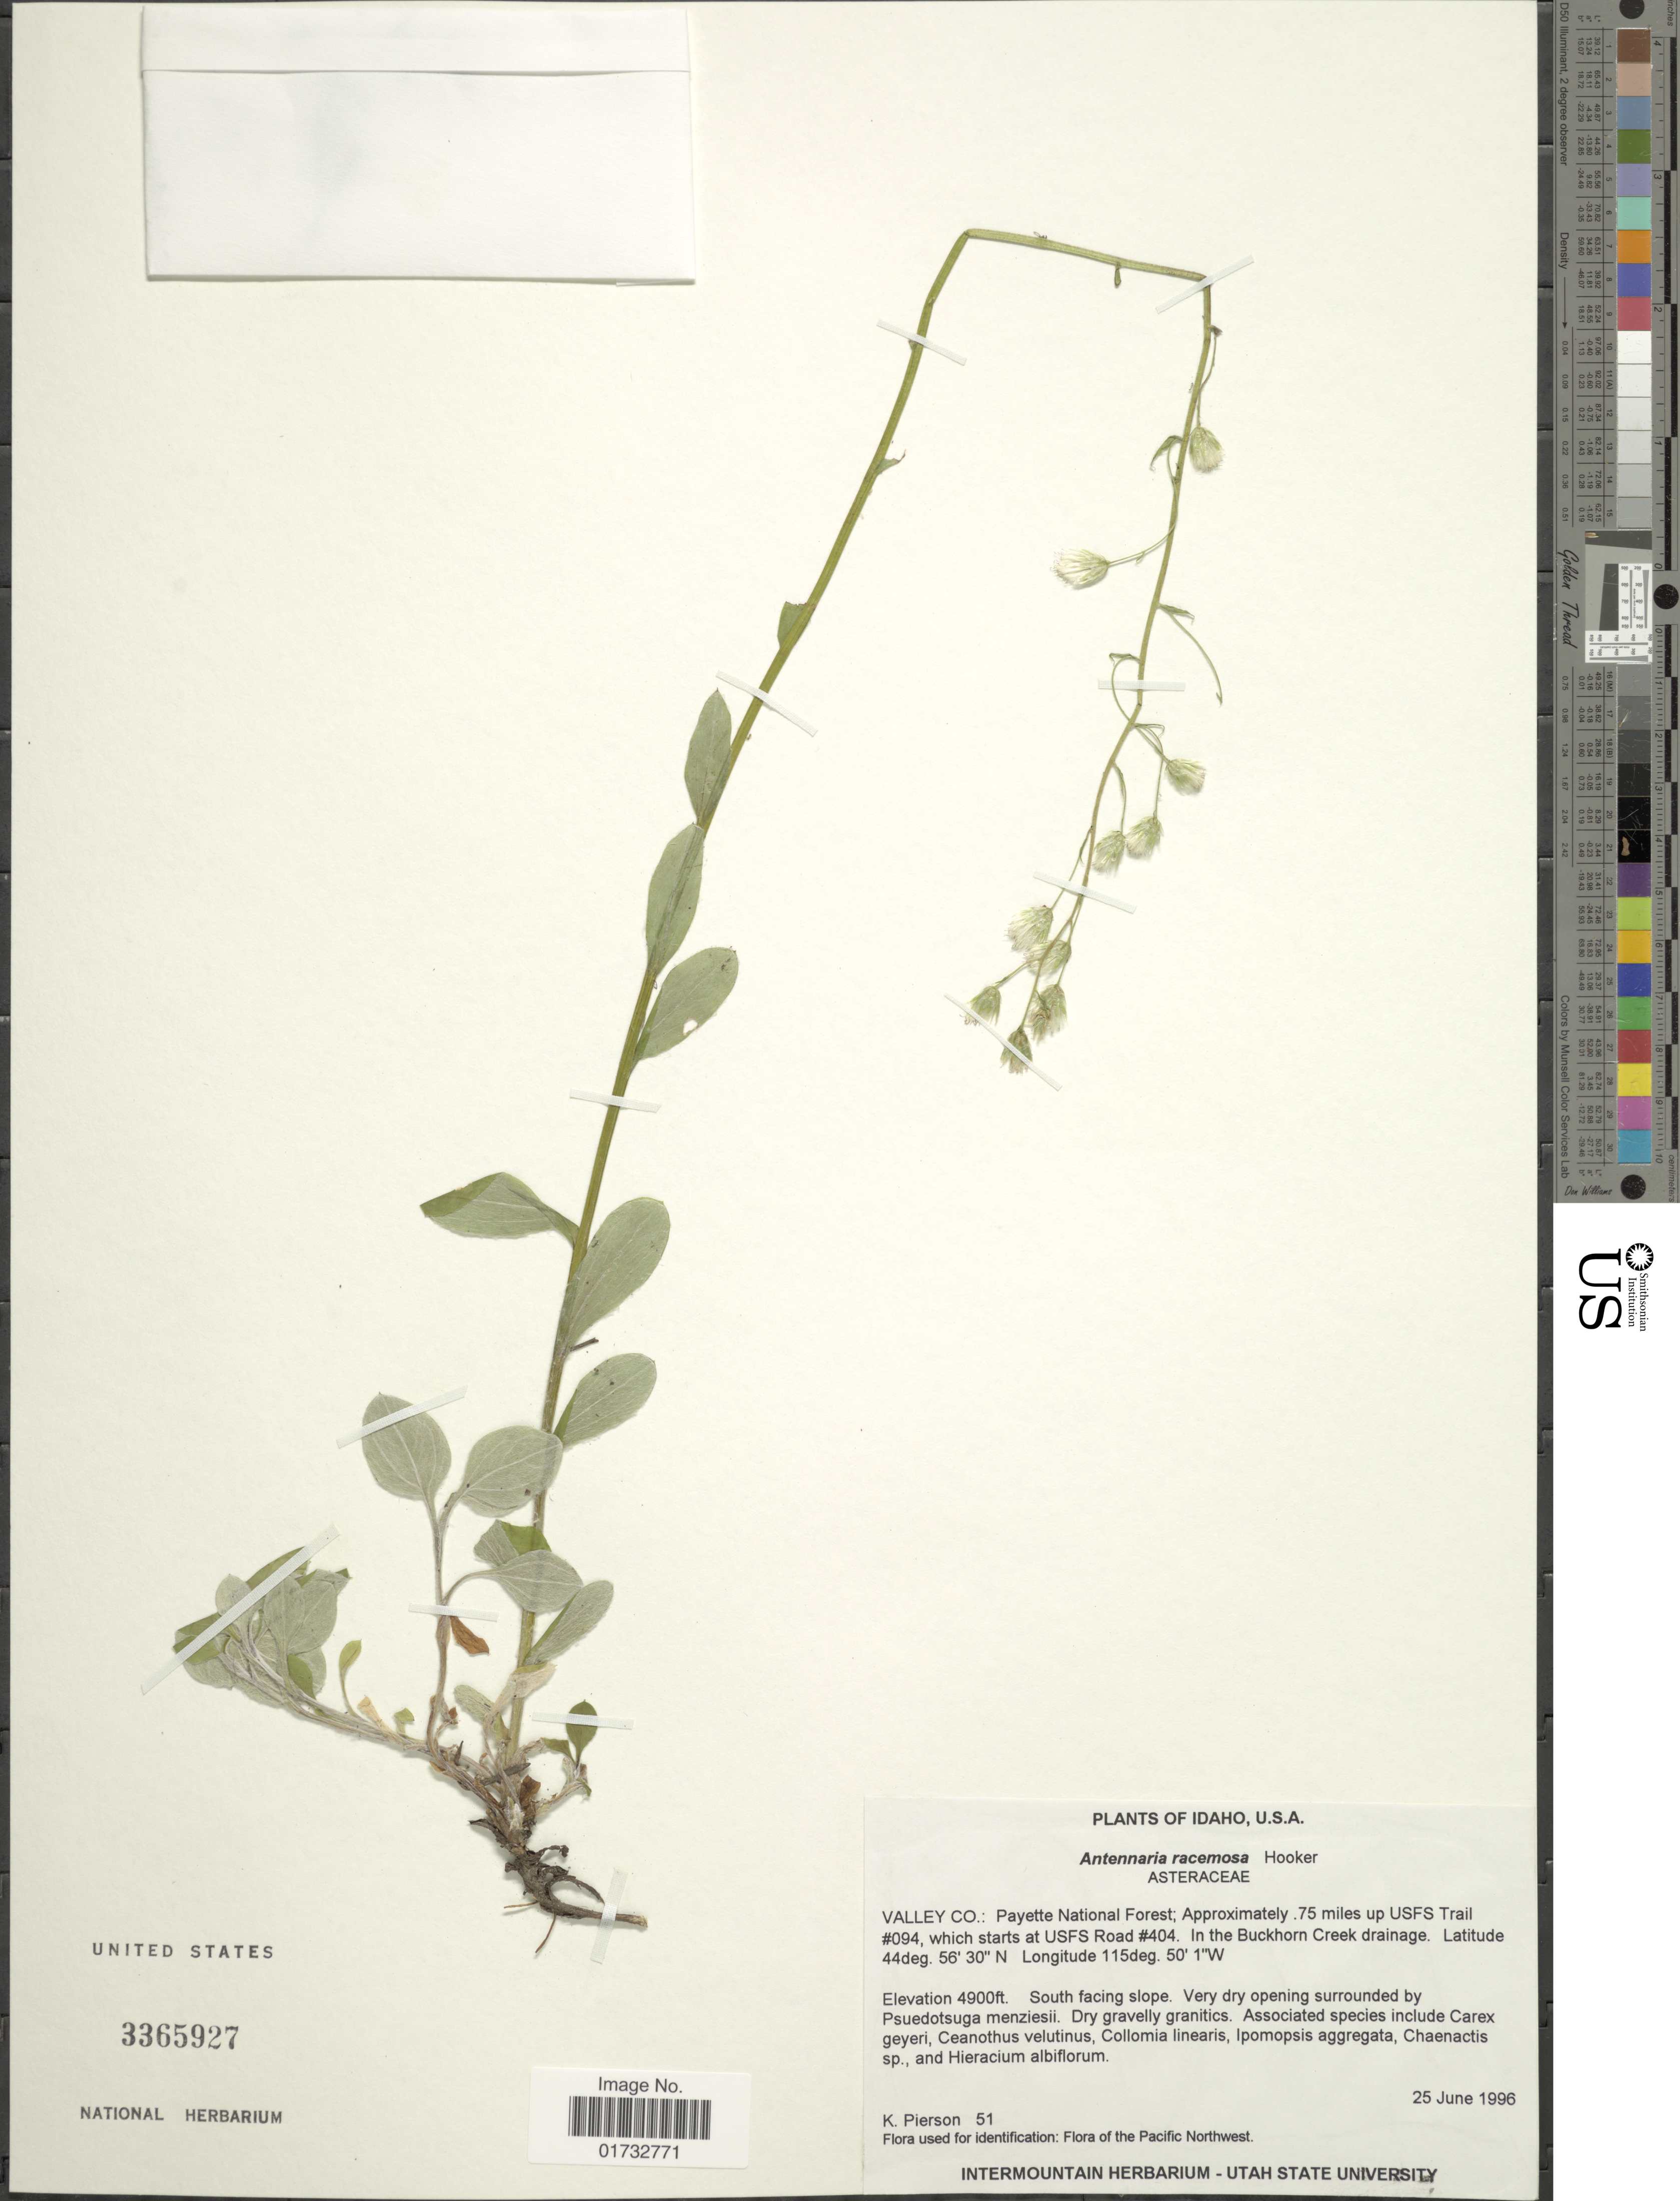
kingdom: Plantae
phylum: Tracheophyta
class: Magnoliopsida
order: Asterales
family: Asteraceae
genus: Antennaria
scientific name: Antennaria racemosa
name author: Hook.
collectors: K. Pierson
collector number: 51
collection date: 1996-06-25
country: United States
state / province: Idaho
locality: Valley Co.: Payette National Forest; Approximately .75 miles up USFS Trail #094, which starts at USFS Road #404. In the Buckhorn Creek drainage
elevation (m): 1494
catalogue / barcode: US 3365927